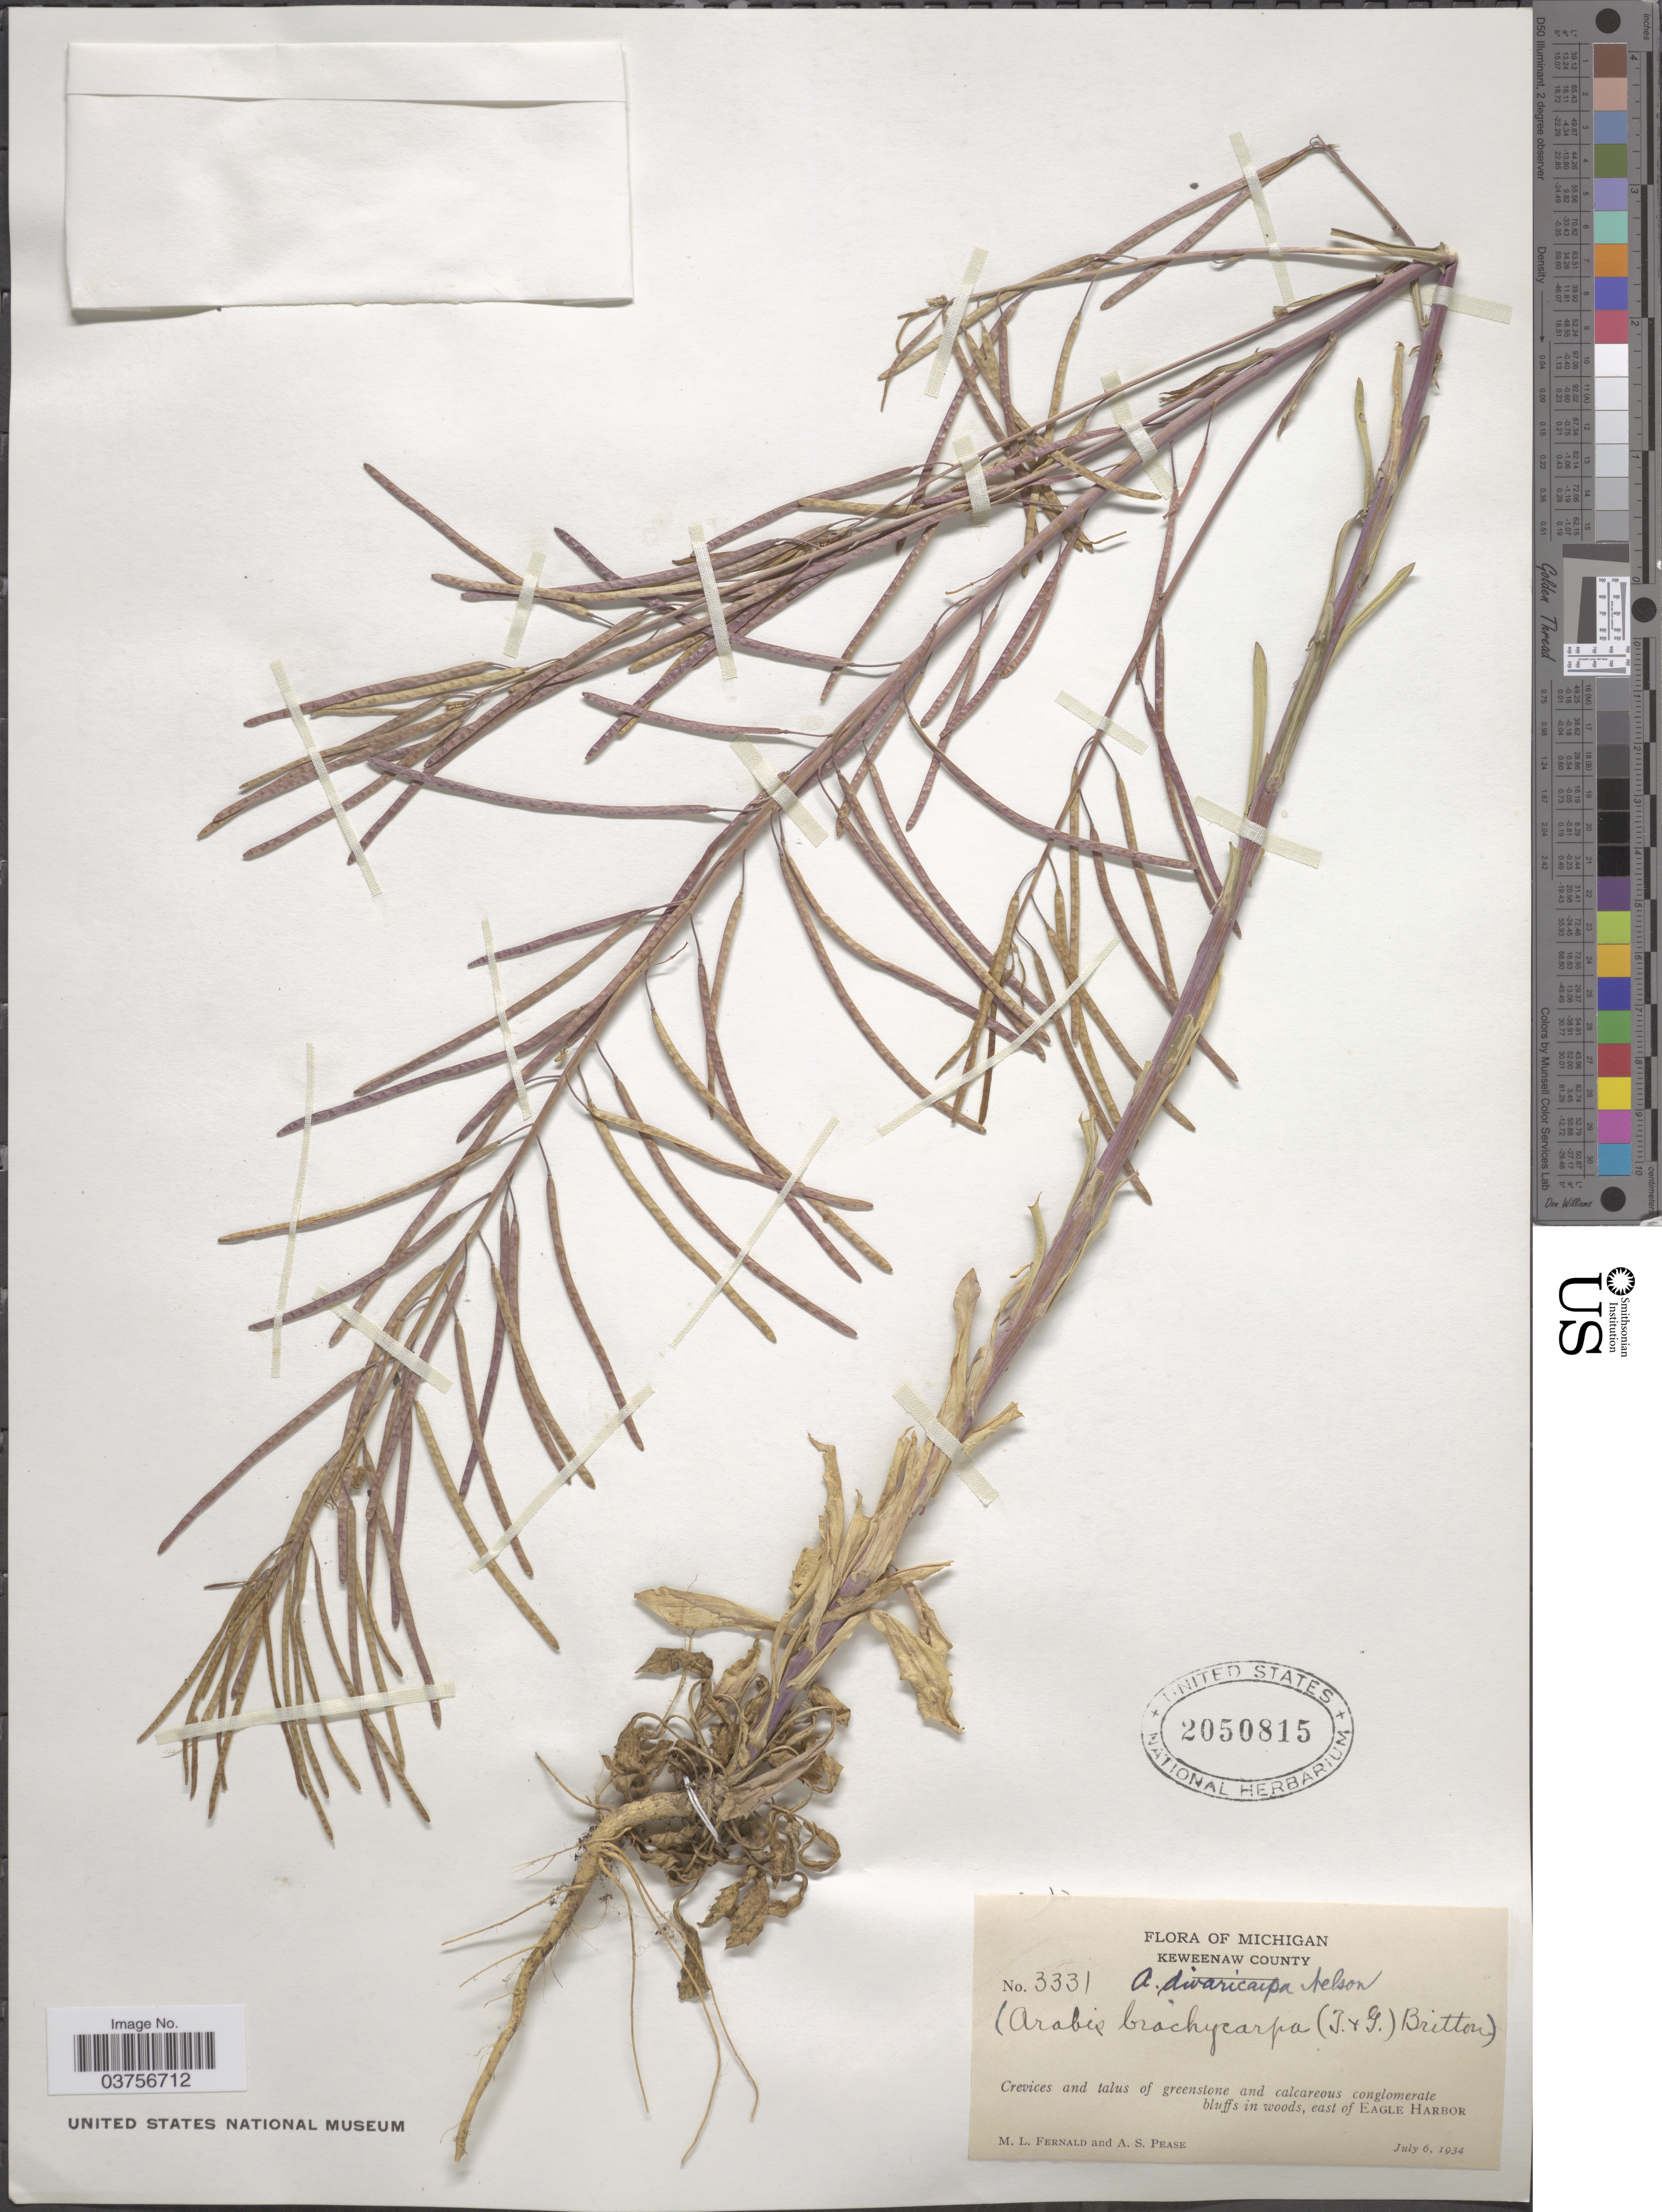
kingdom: Plantae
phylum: Tracheophyta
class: Magnoliopsida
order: Brassicales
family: Brassicaceae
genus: Arabis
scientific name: Arabis divaricarpa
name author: A. Nelson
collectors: M. L. Fernald & A. S. Pease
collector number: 3331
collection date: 1934-07-06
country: United States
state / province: Michigan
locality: Keweenaw County. East of Eagle Harbor.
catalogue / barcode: US 2050815